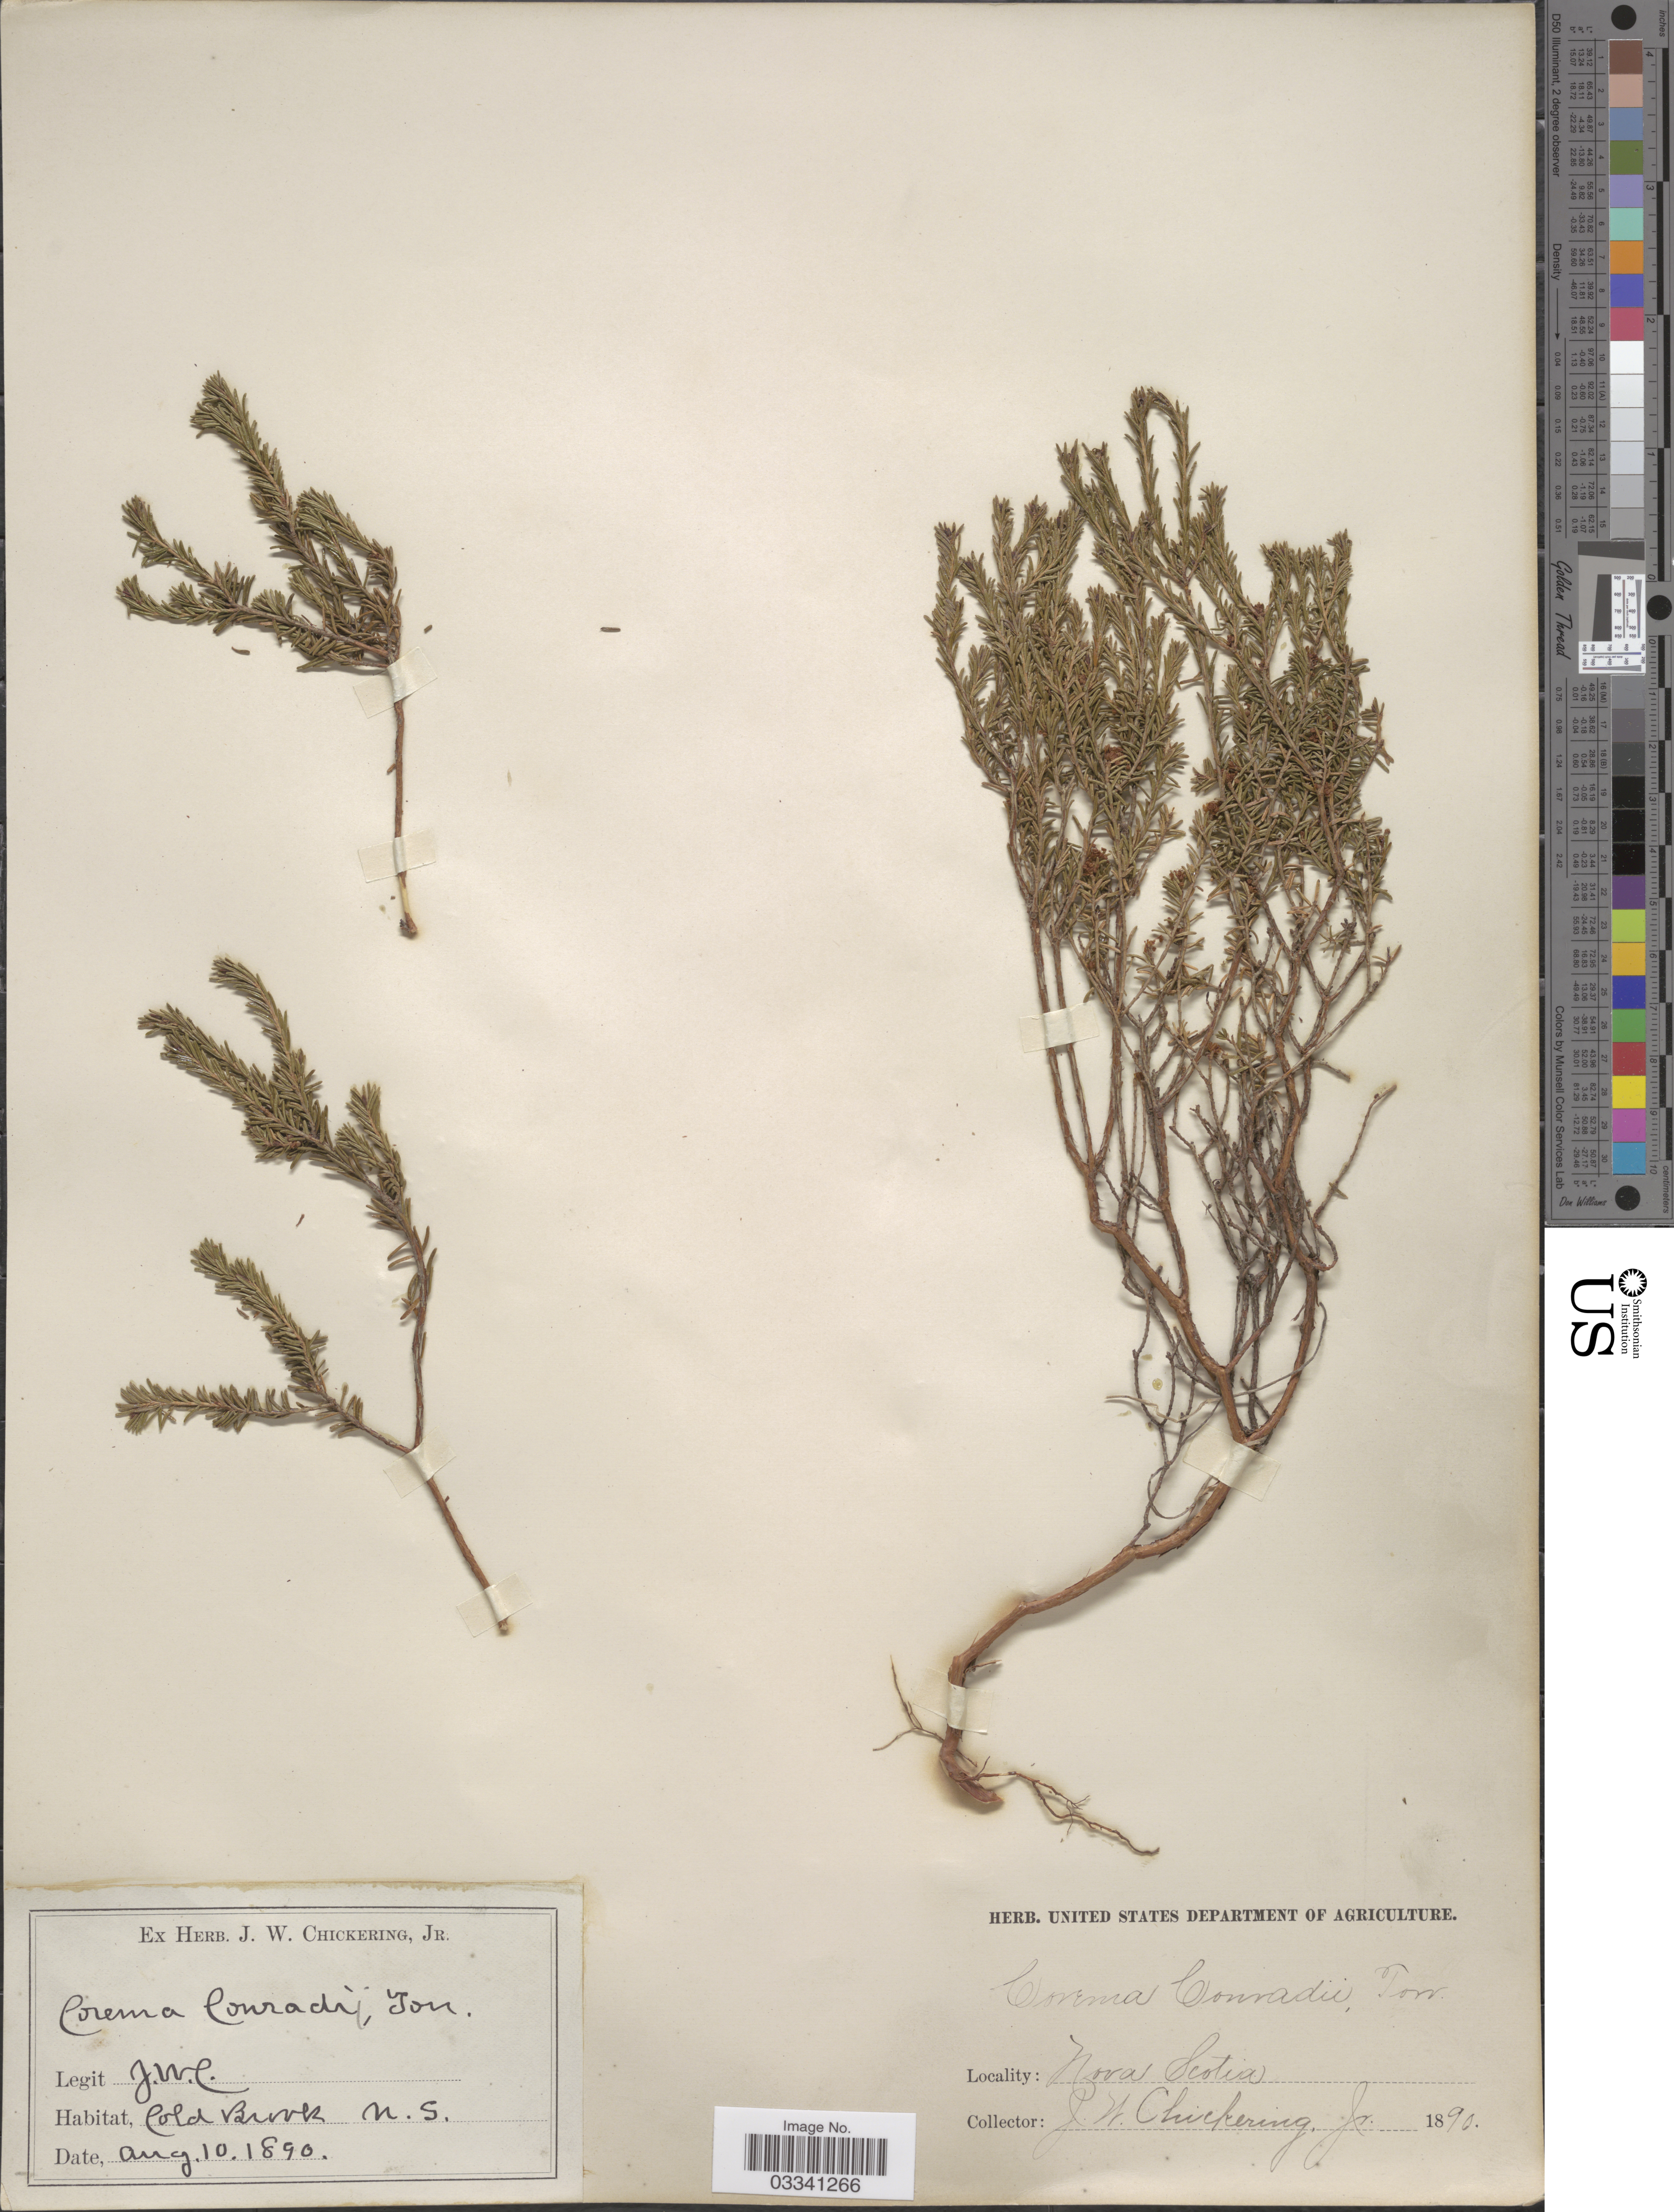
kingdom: Plantae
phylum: Tracheophyta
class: Magnoliopsida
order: Ericales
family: Ericaceae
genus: Corema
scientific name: Corema conradii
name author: Torr.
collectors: J. W. Chickering Jr.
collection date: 1890-08-10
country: Canada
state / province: Nova Scotia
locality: Cold Brook.